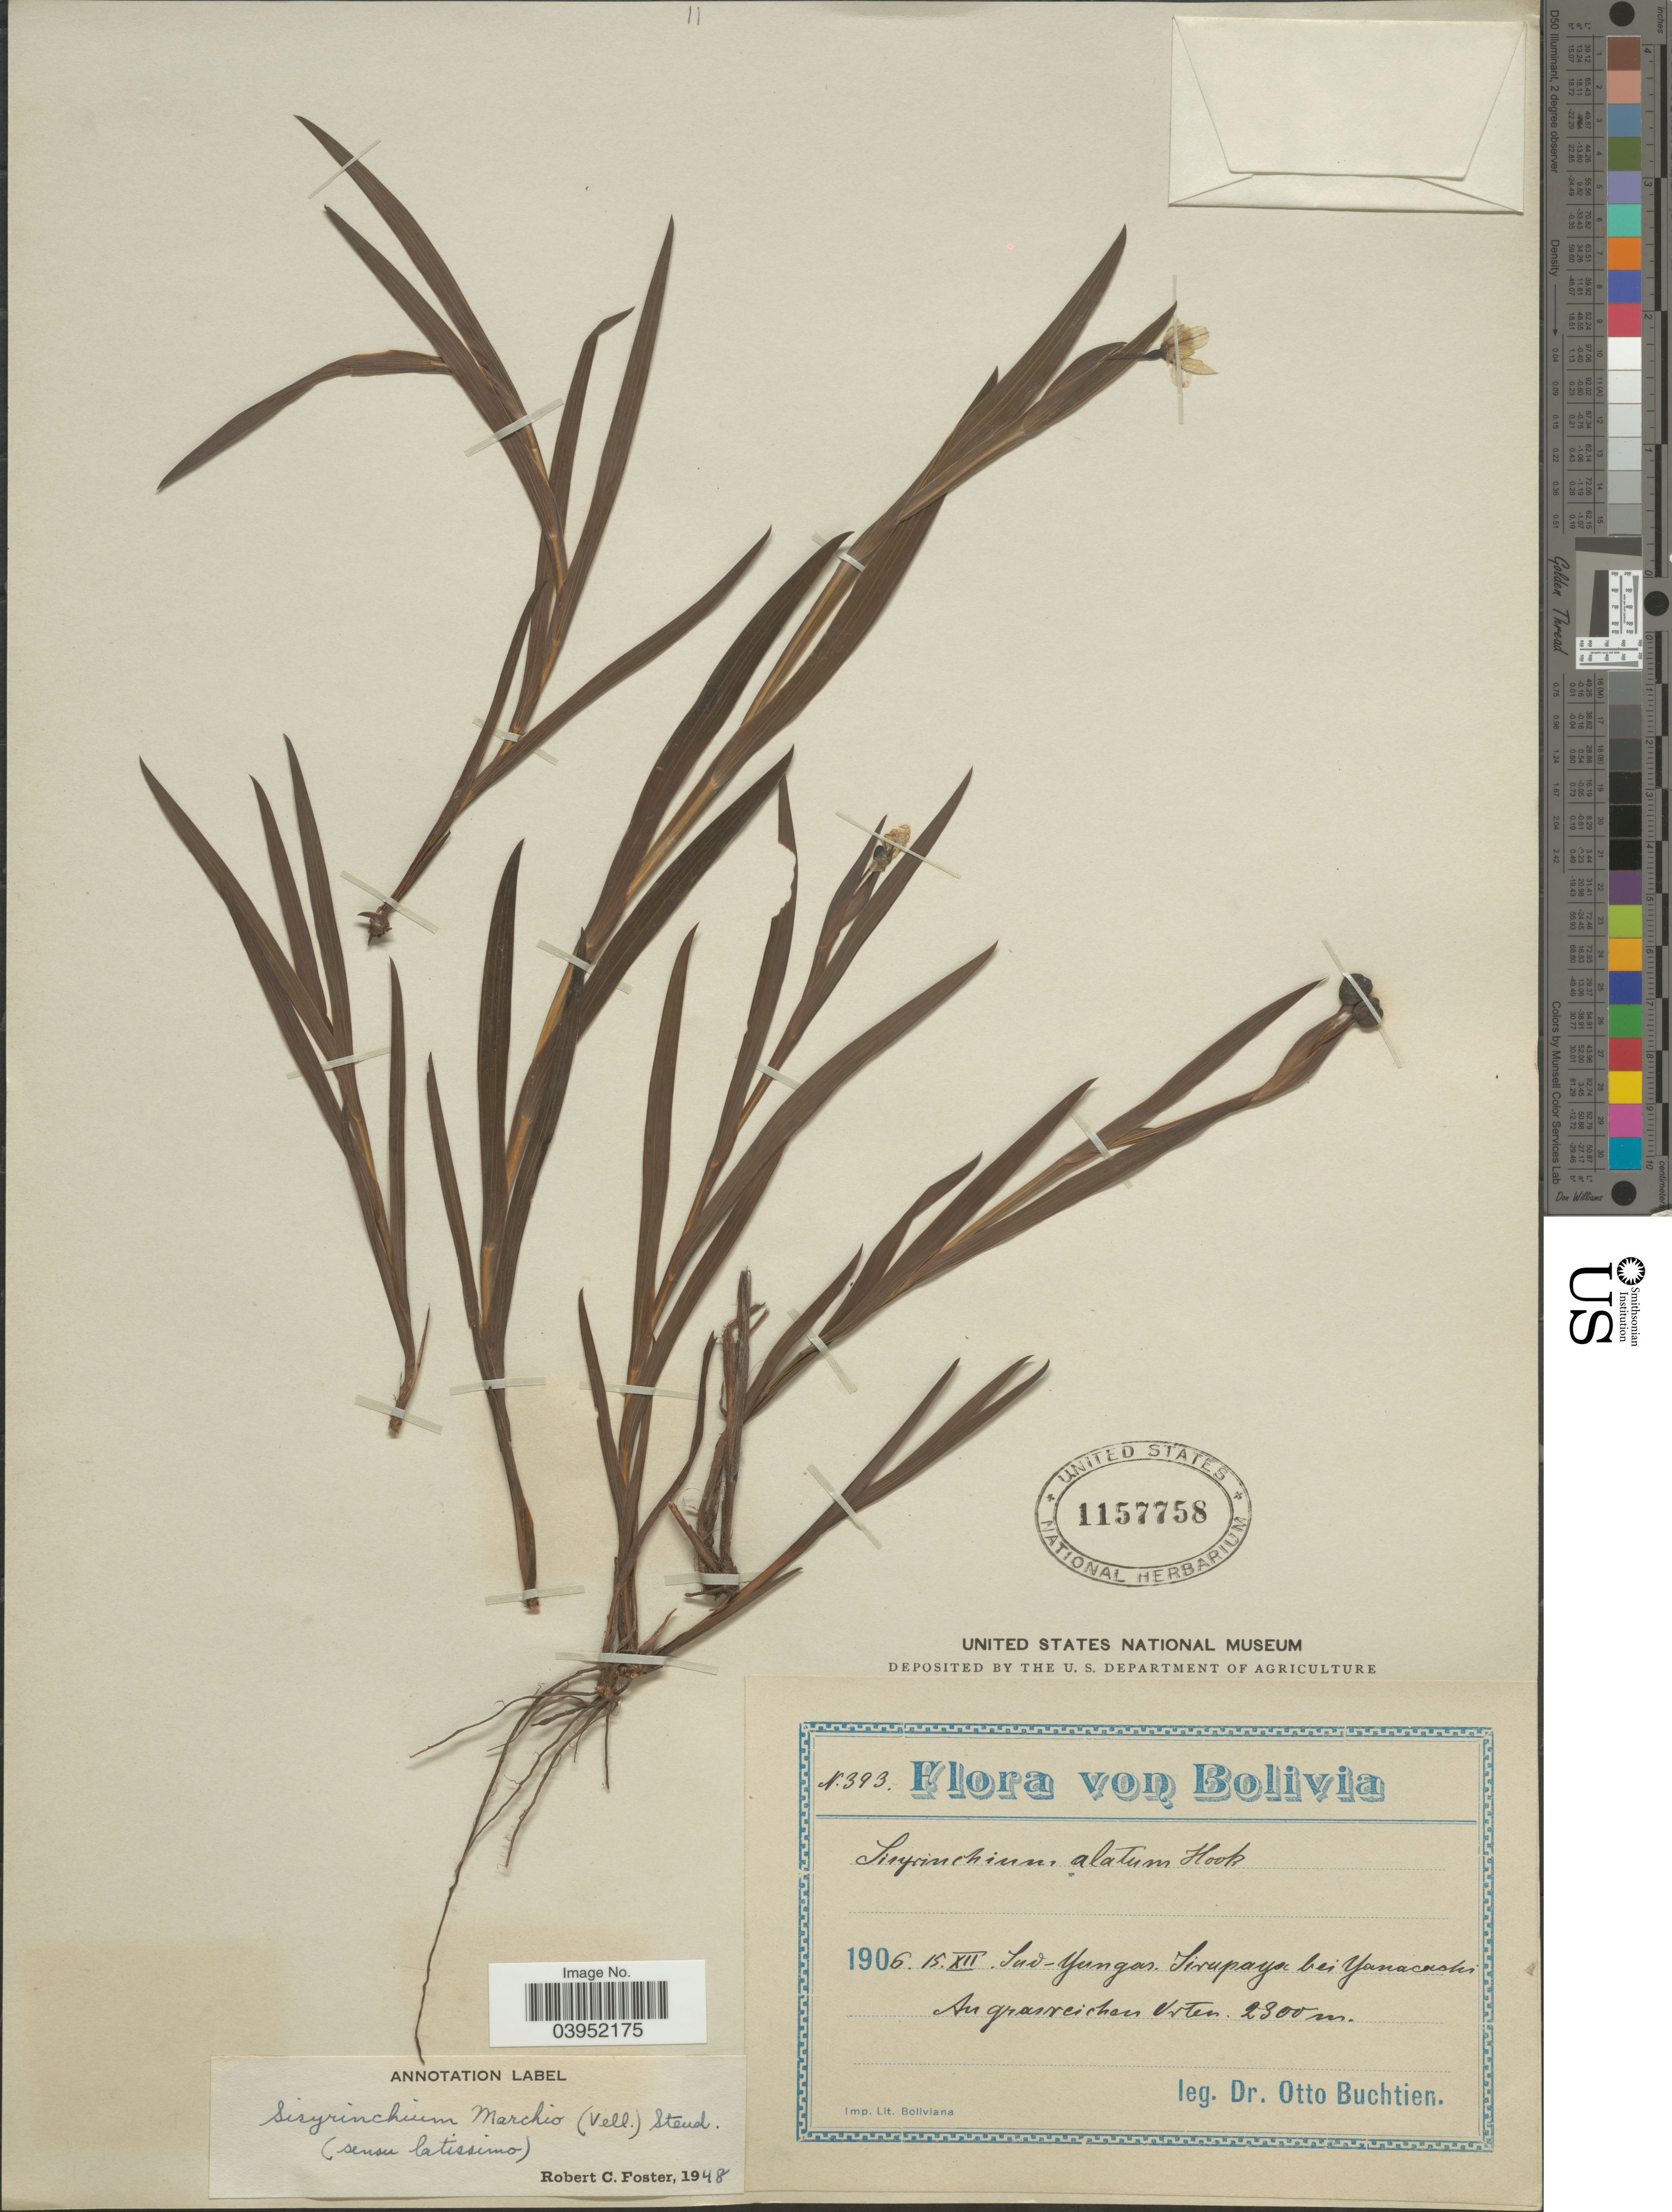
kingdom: Plantae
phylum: Tracheophyta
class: Liliopsida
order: Asparagales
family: Iridaceae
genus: Sisyrinchium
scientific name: Sisyrinchium marchio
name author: (Vell.) Steud.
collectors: O. Buchtien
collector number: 393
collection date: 1906-12-15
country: Bolivia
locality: Sud-Yungas. Sirupaya bei Yanacachi An grasreichen Urten.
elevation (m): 2300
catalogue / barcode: US 1157758